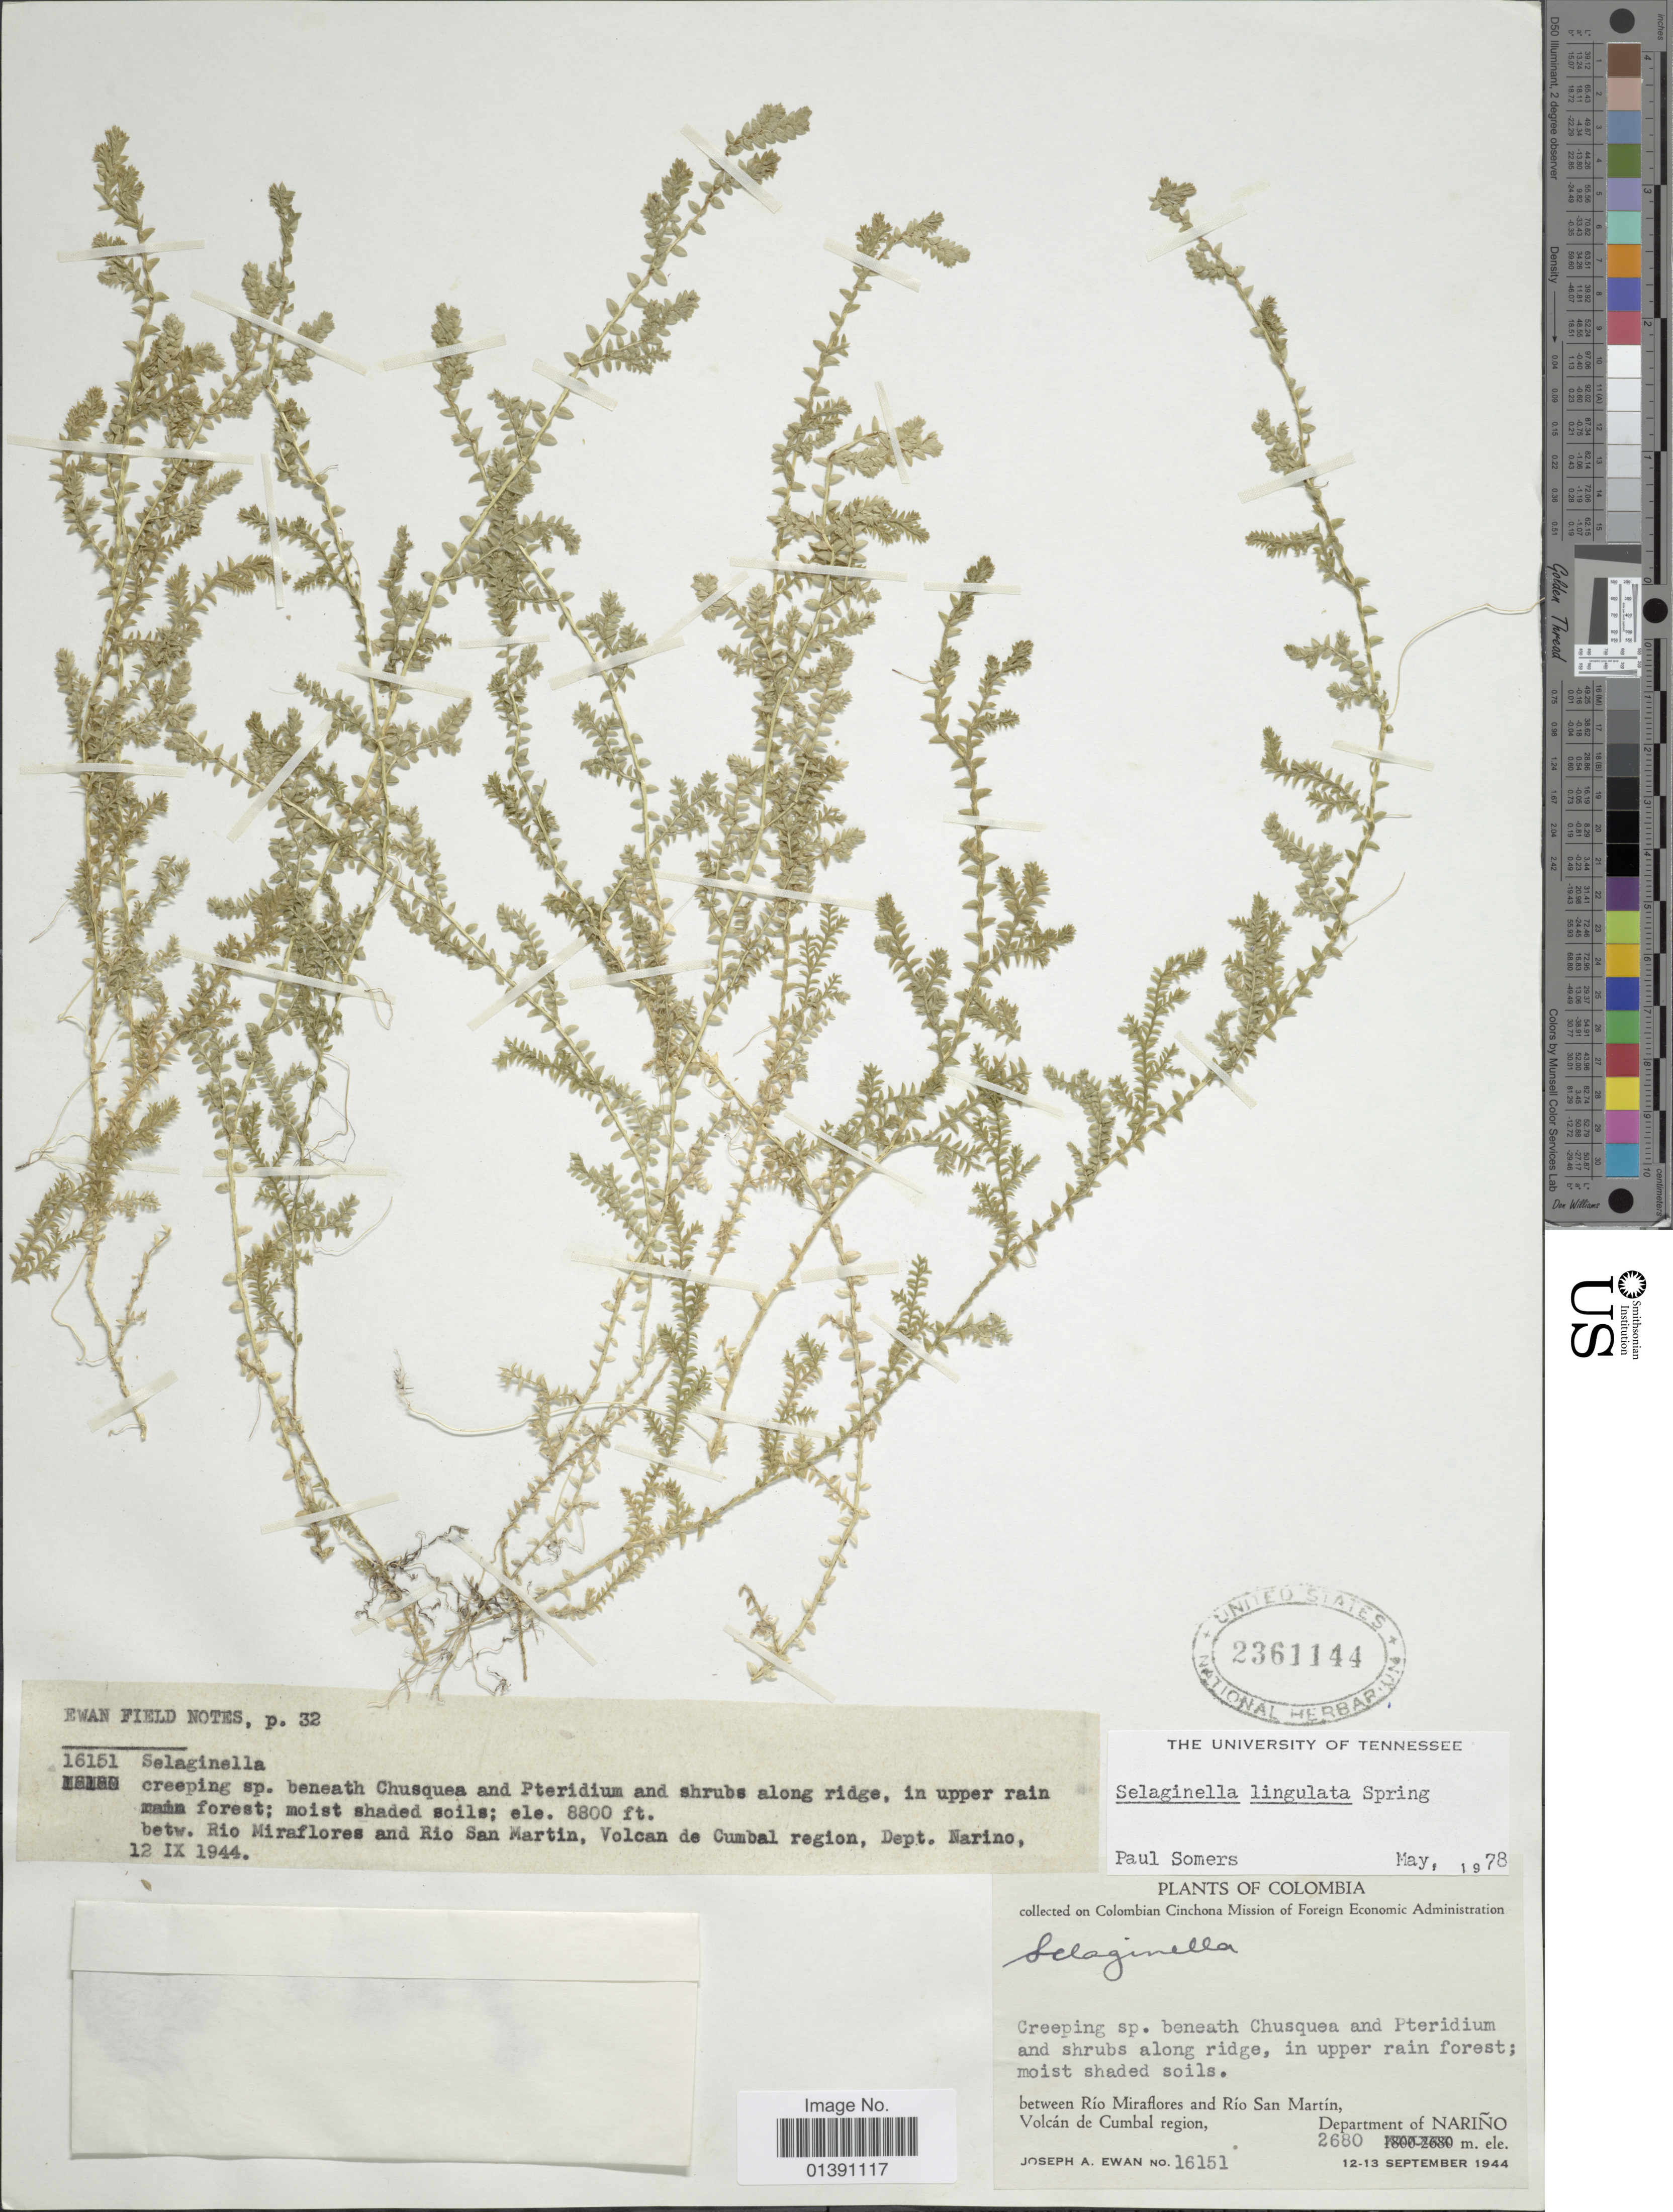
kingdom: Plantae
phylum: Tracheophyta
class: Lycopodiopsida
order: Selaginellales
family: Selaginellaceae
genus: Selaginella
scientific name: Selaginella lingulata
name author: Spring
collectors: J. A. Ewan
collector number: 16151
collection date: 1944-09-12/1944-09-13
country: Colombia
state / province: Nariño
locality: Between Río Miraflores and Río San Martinm Volcán de Cumbal region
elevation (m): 2680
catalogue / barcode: US 2361144